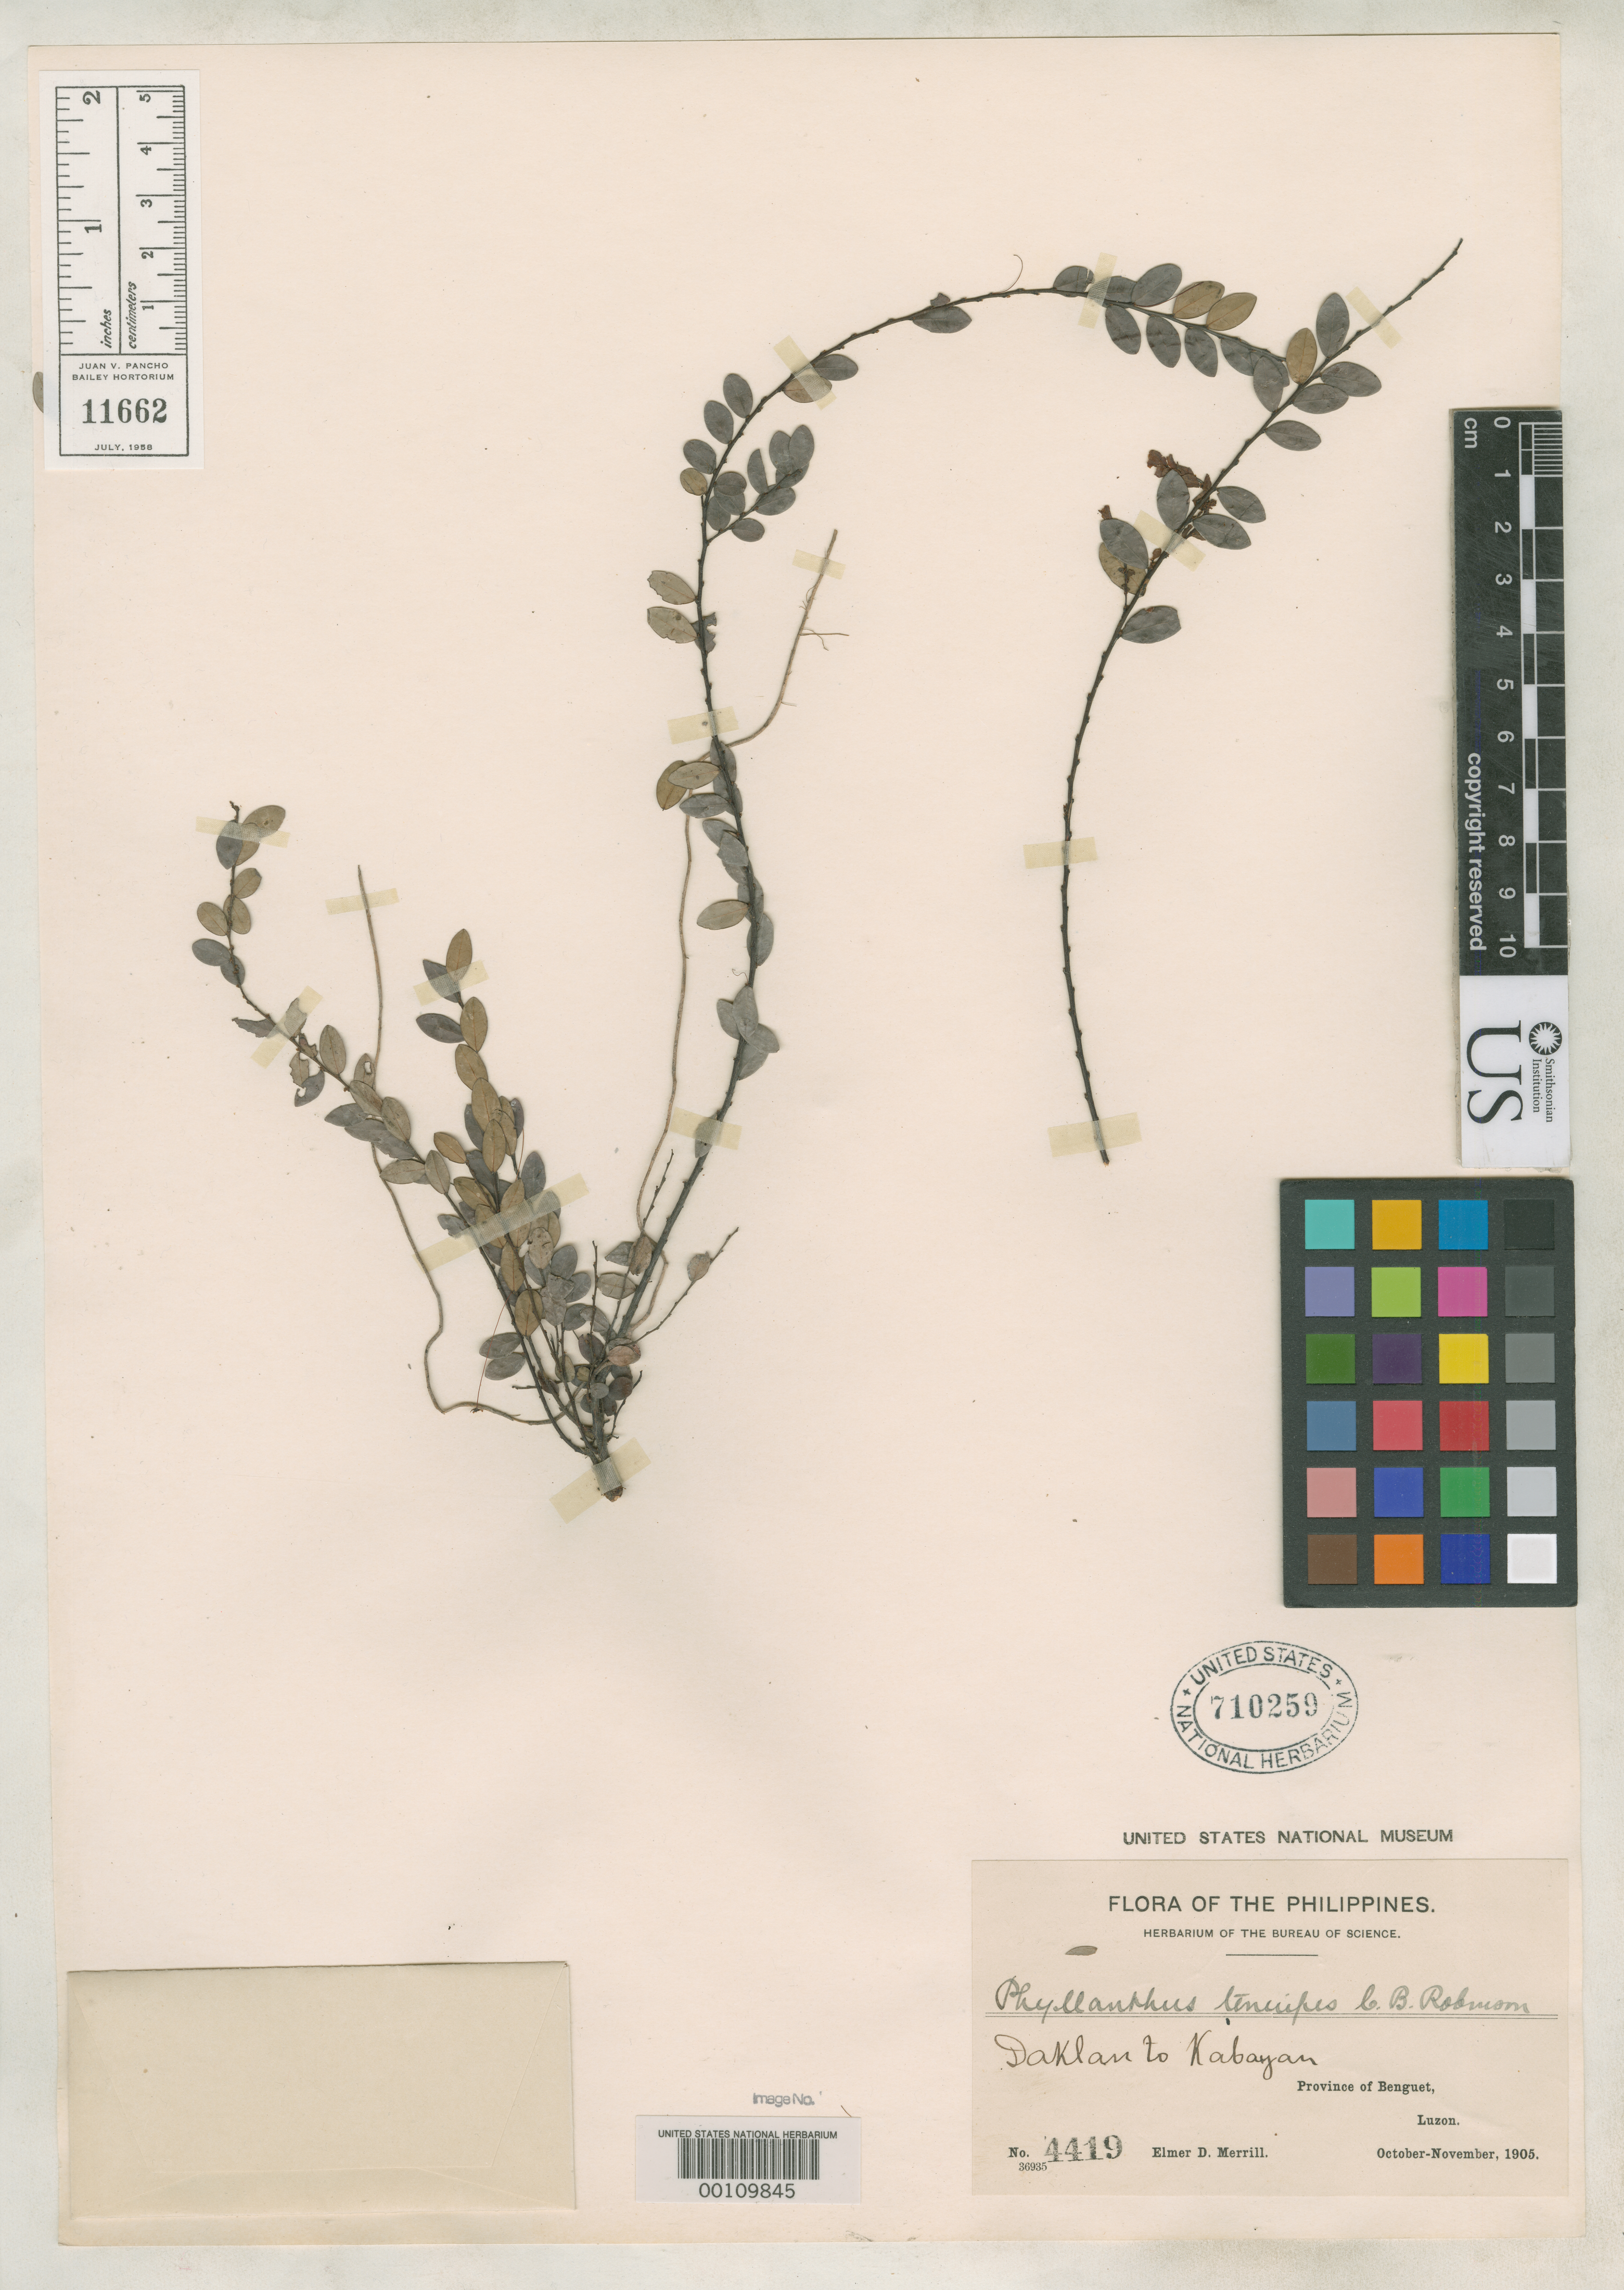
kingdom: Plantae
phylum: Tracheophyta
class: Magnoliopsida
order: Malpighiales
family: Phyllanthaceae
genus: Phyllanthus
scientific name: Phyllanthus tenuipes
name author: C.B. Rob.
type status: Isotype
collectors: E. D. Merrill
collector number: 4419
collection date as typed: Oct 1905 to -- Nov 1905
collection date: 1905-10/1905-11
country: Philippines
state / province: Cordillera (Administrative Region)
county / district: Benguet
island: Luzon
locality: Daklan to Kabayan.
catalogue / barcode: US 710259